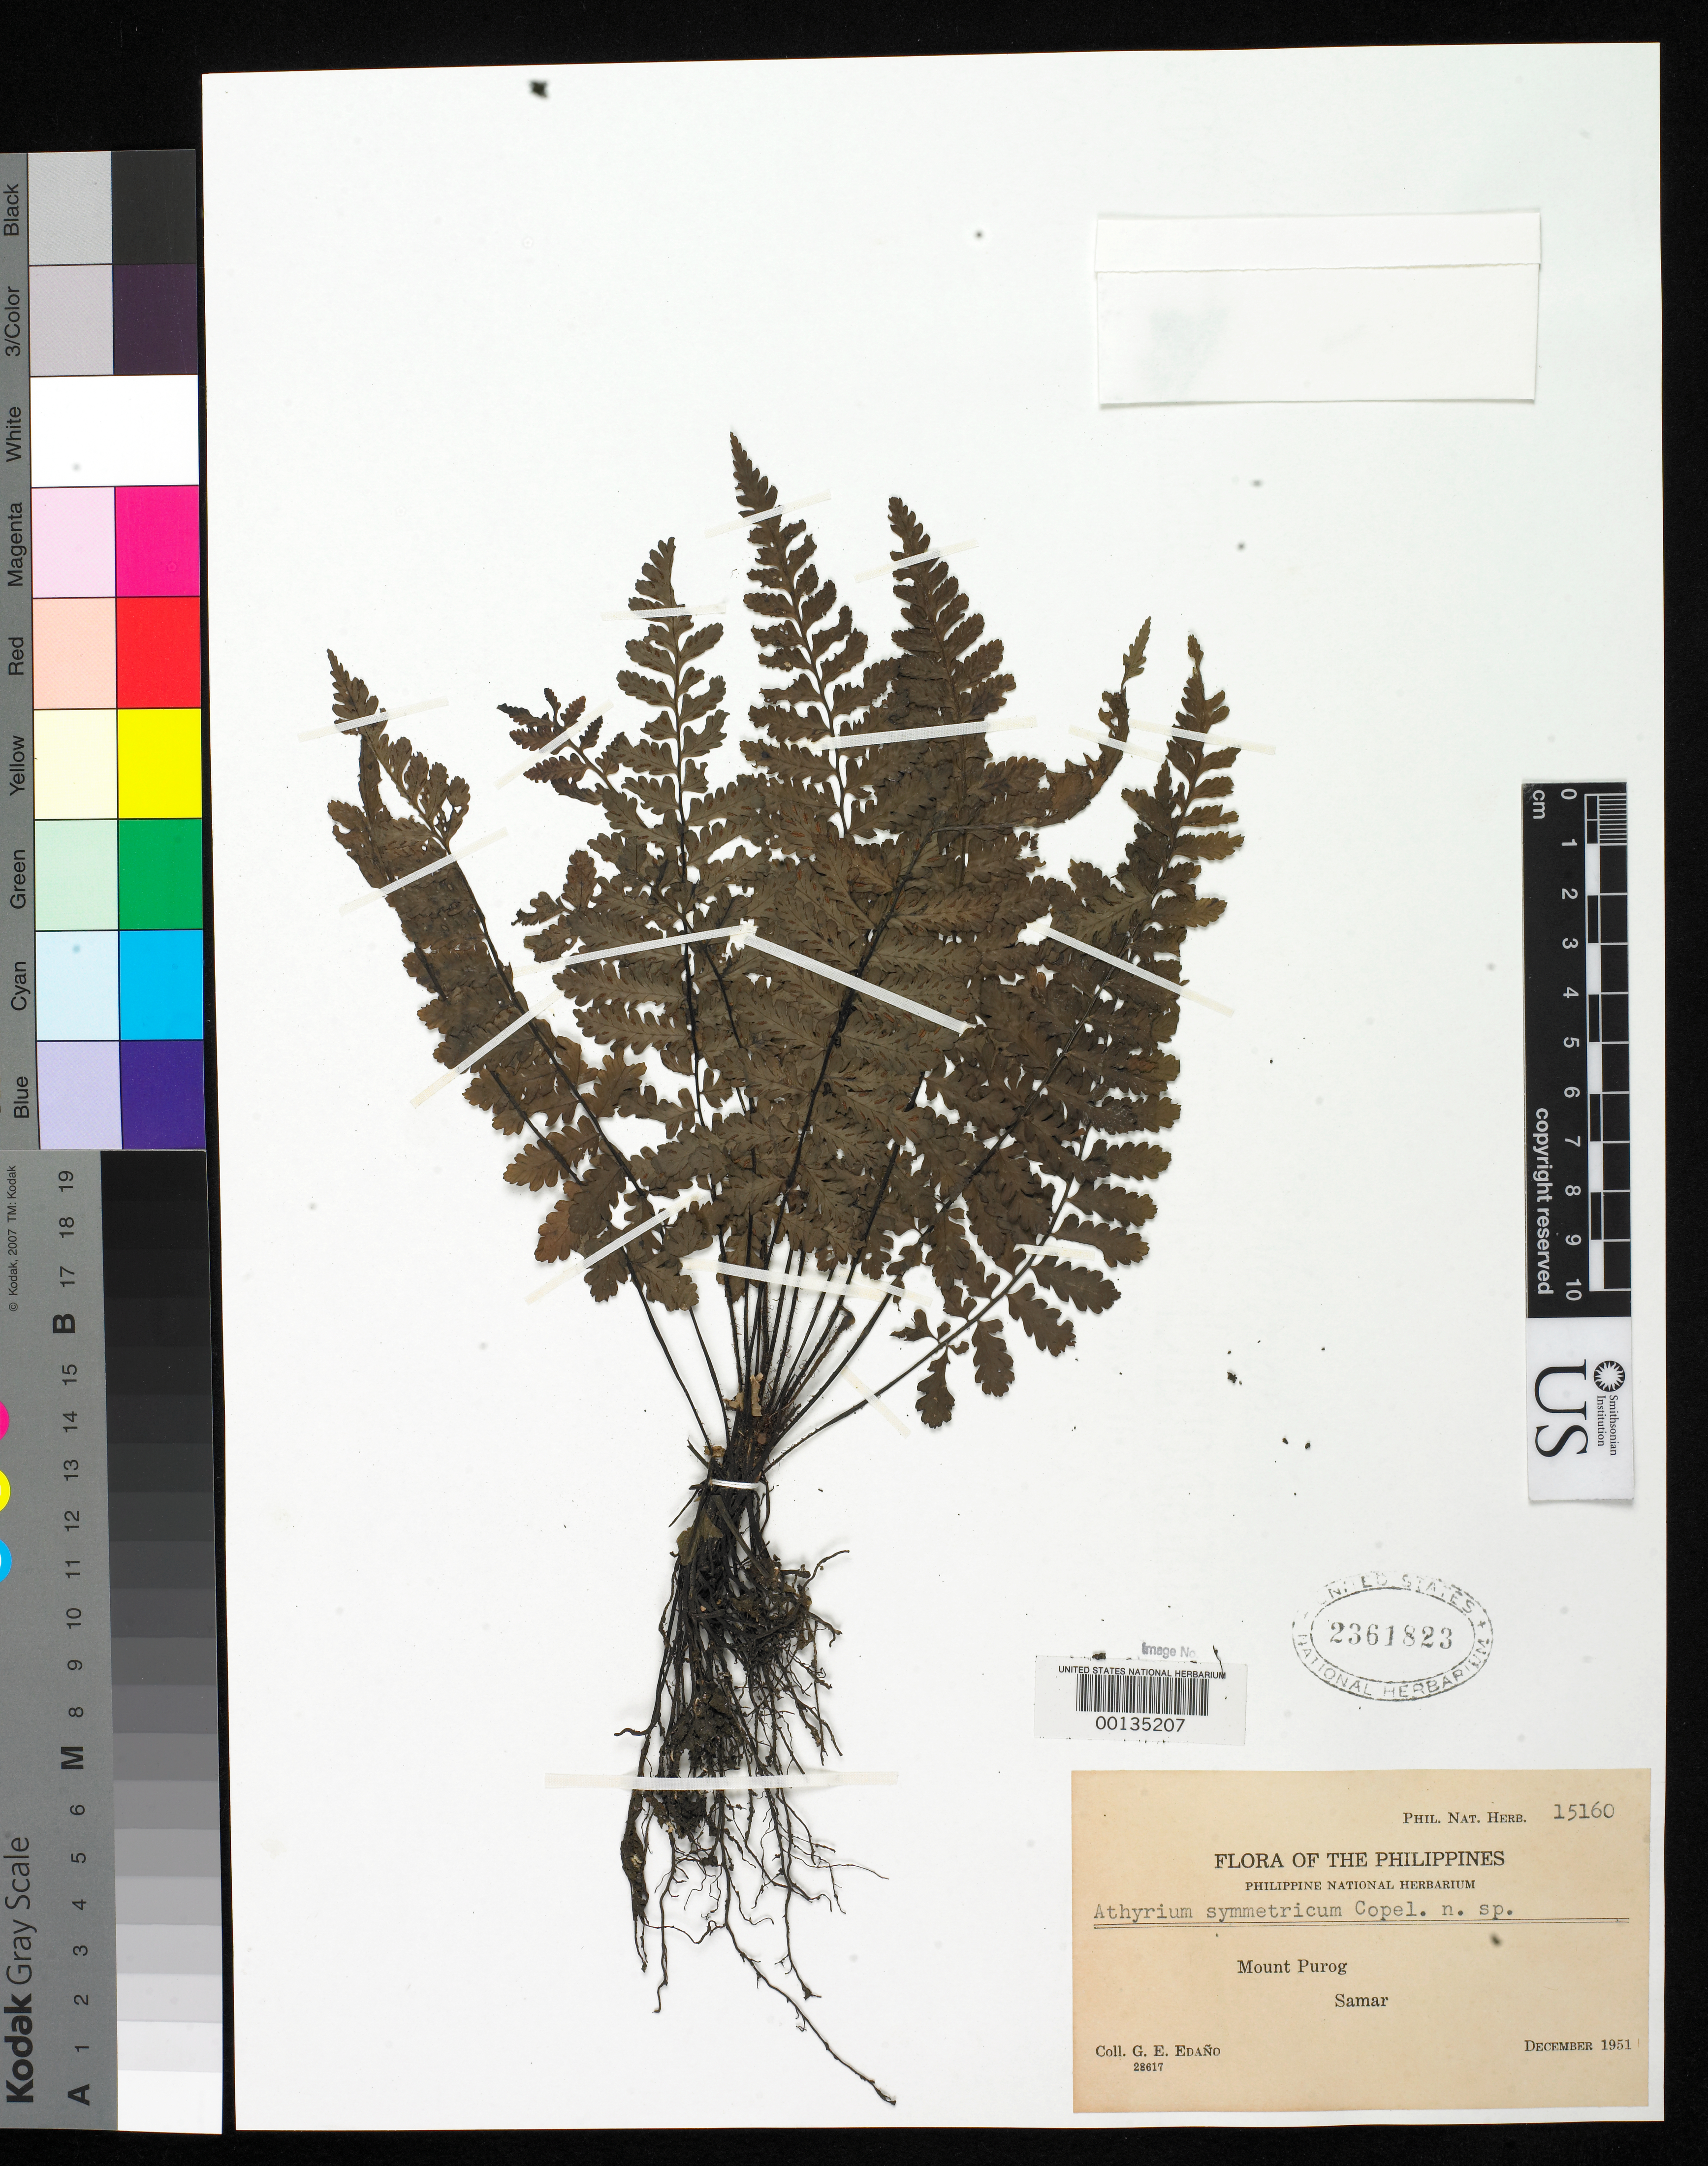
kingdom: Plantae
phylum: Tracheophyta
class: Polypodiopsida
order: Polypodiales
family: Athyriaceae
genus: Athyrium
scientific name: Athyrium symmetricum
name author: Copel.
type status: Isosyntype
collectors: G. E. Edaño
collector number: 15160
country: Philippines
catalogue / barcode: US 2361823